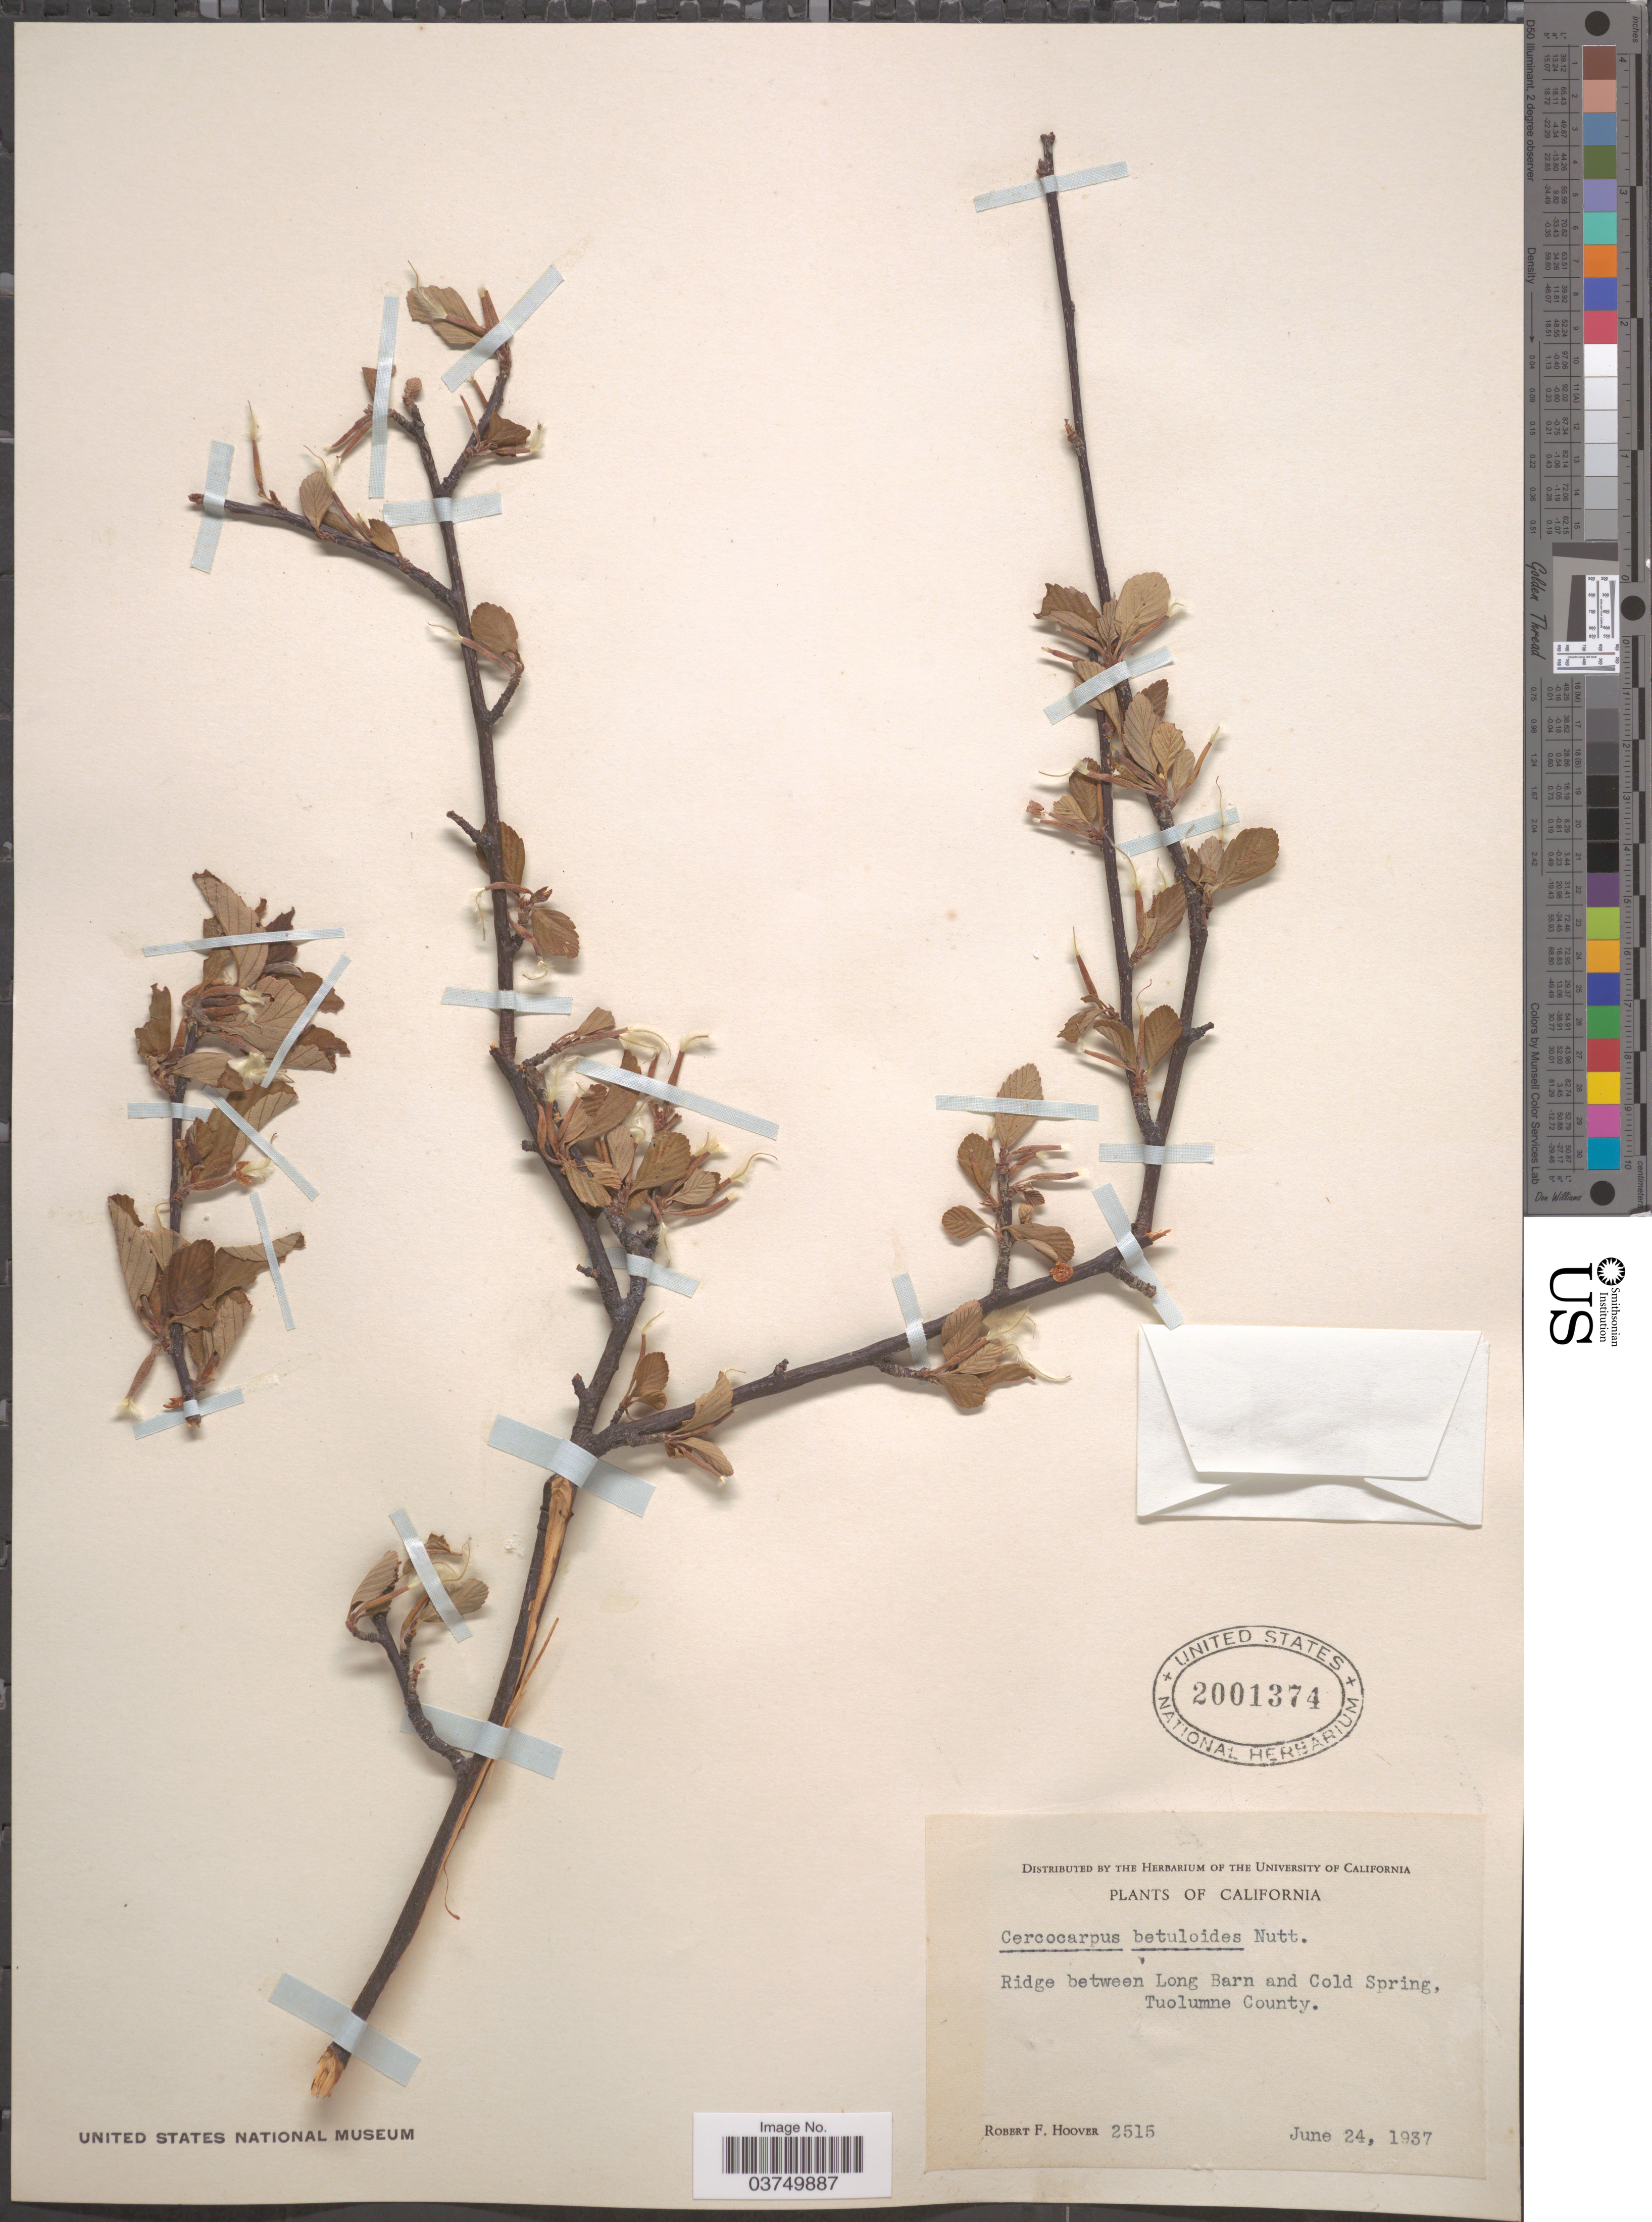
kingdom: Plantae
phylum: Tracheophyta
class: Magnoliopsida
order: Rosales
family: Rosaceae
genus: Cercocarpus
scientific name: Cercocarpus betuloides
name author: Nutt.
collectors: R. F. Hoover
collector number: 2515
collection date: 1937-06-24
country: United States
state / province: California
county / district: Tuolumne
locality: Ridge between Long Barn and Cold Spring, Tuolumne County.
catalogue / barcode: US 2001374